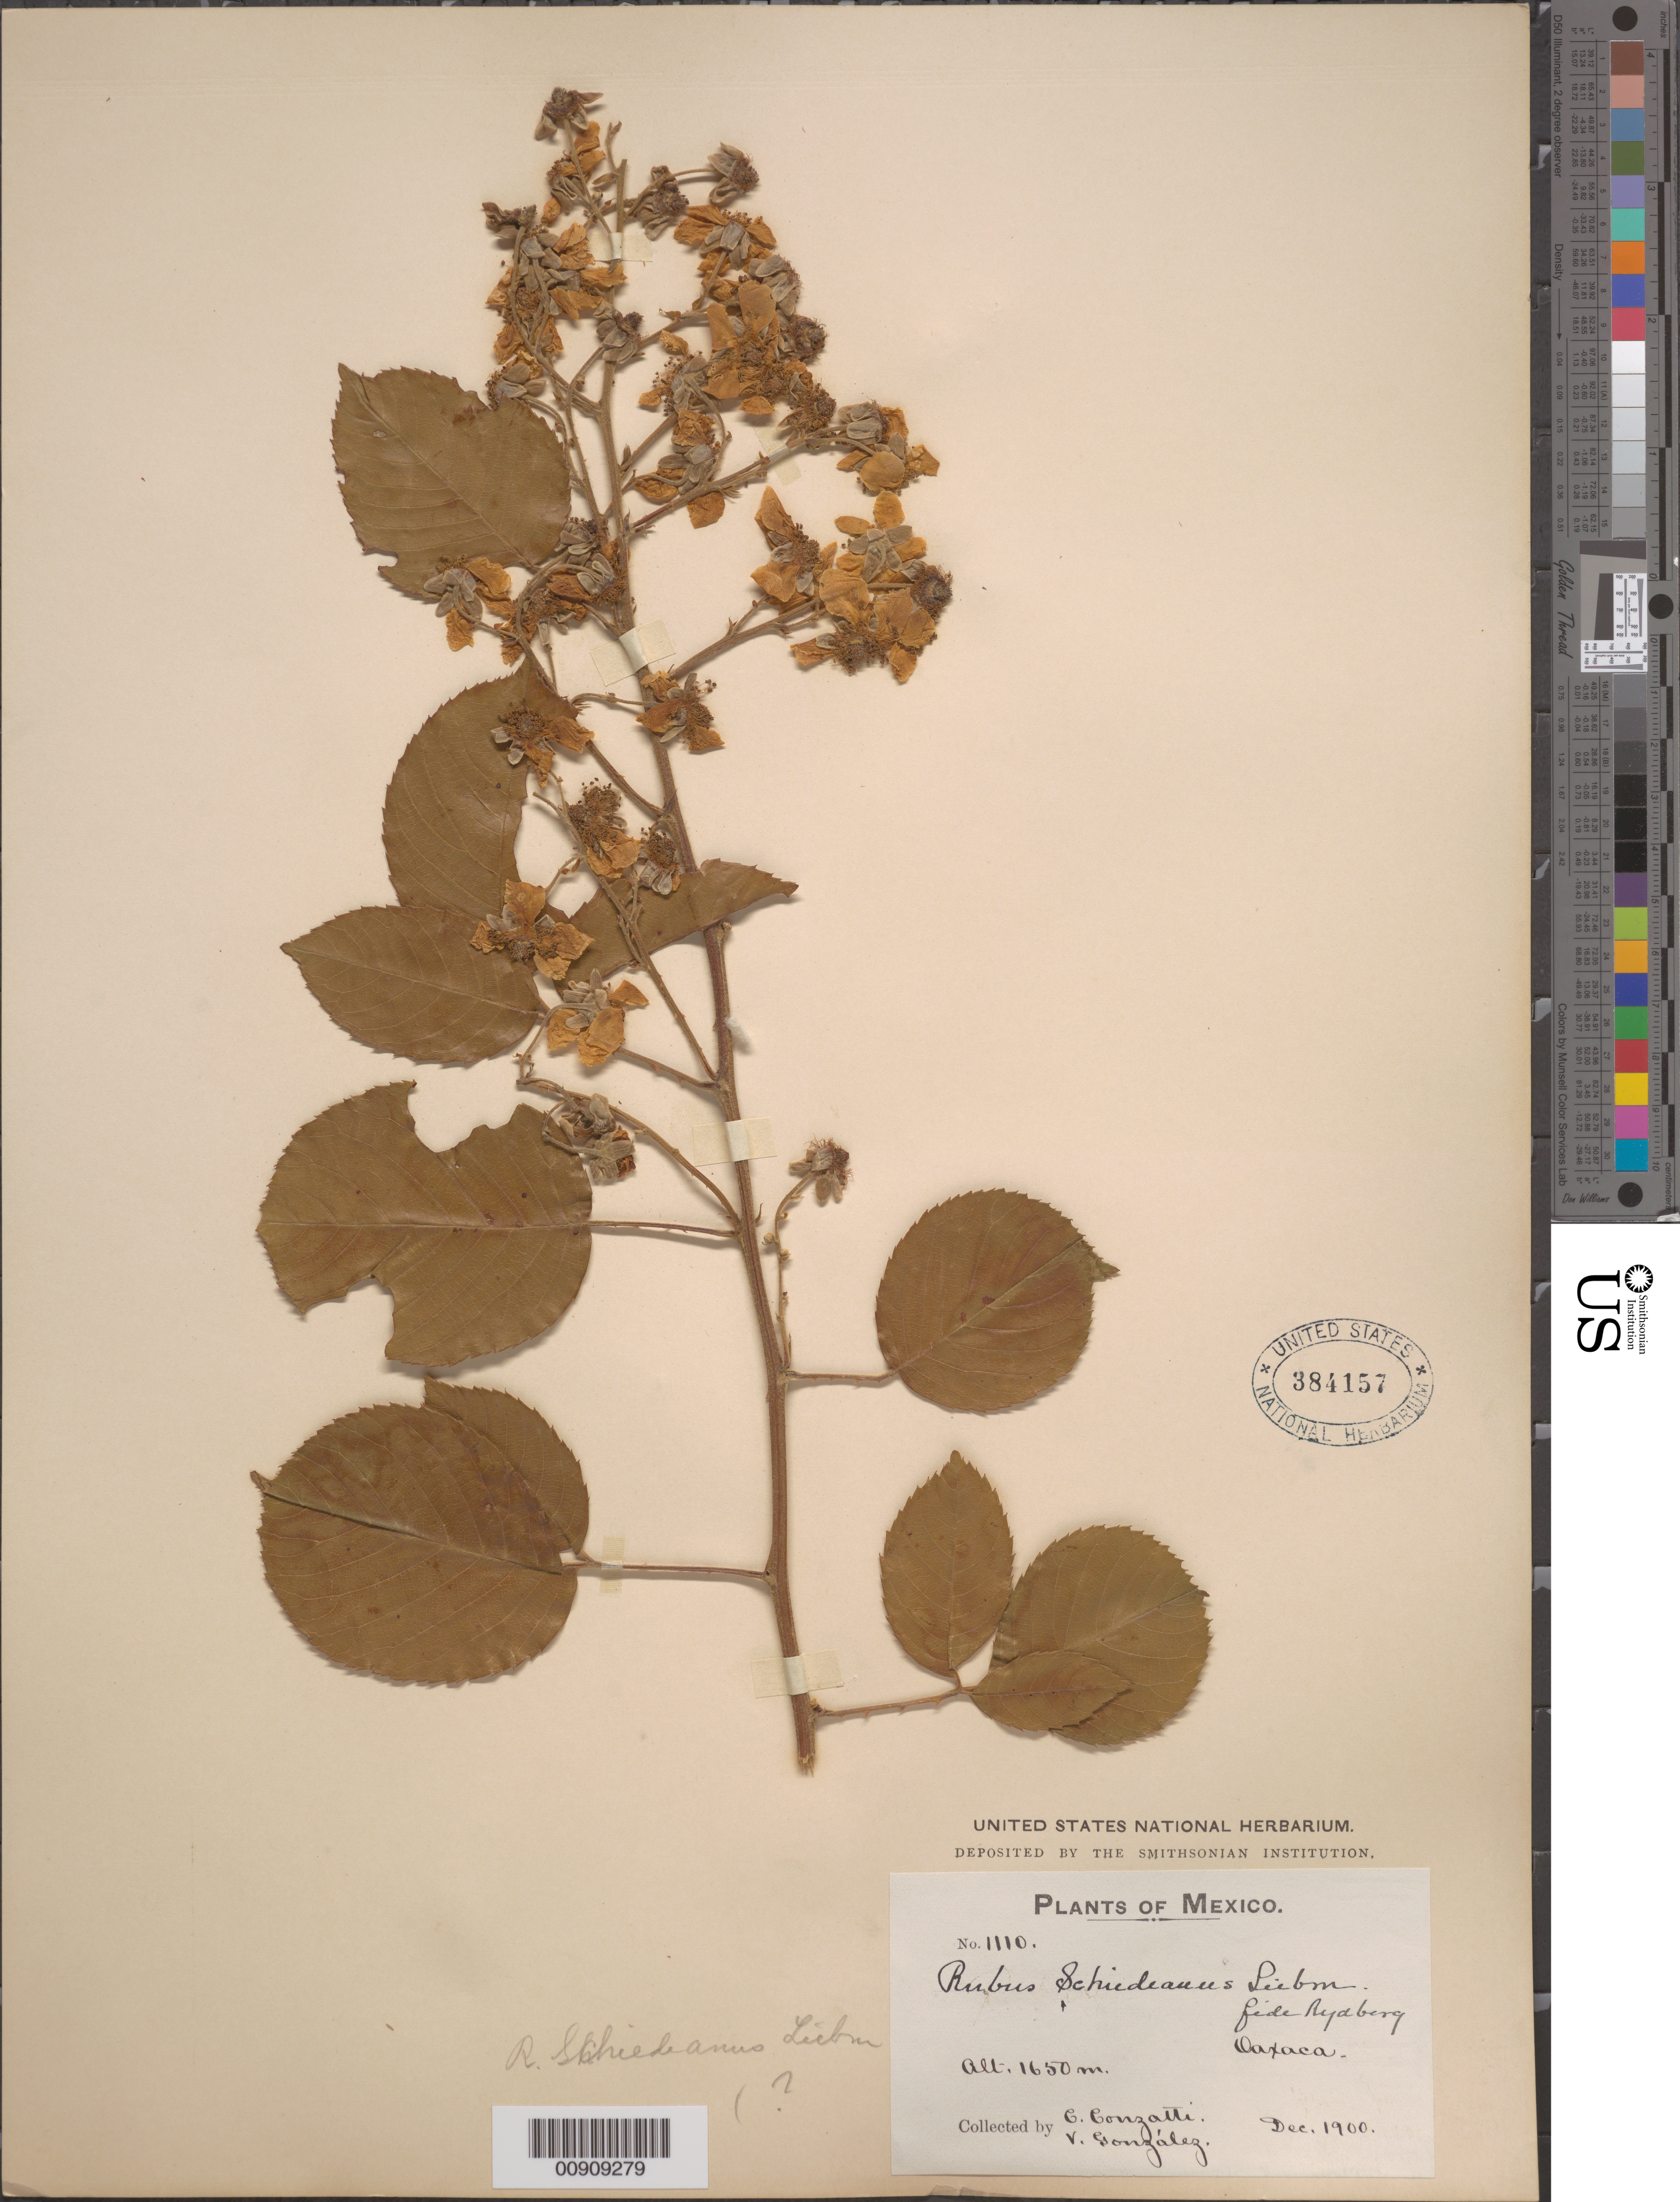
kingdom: Plantae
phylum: Tracheophyta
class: Magnoliopsida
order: Rosales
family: Rosaceae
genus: Rubus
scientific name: Rubus schmidelioides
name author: A. Cunn.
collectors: C. Conzatti & V. Gonzalez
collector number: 1110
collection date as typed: Dec 1900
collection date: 1900-12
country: Mexico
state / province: Oaxaca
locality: Oaxaca.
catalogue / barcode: US 384157